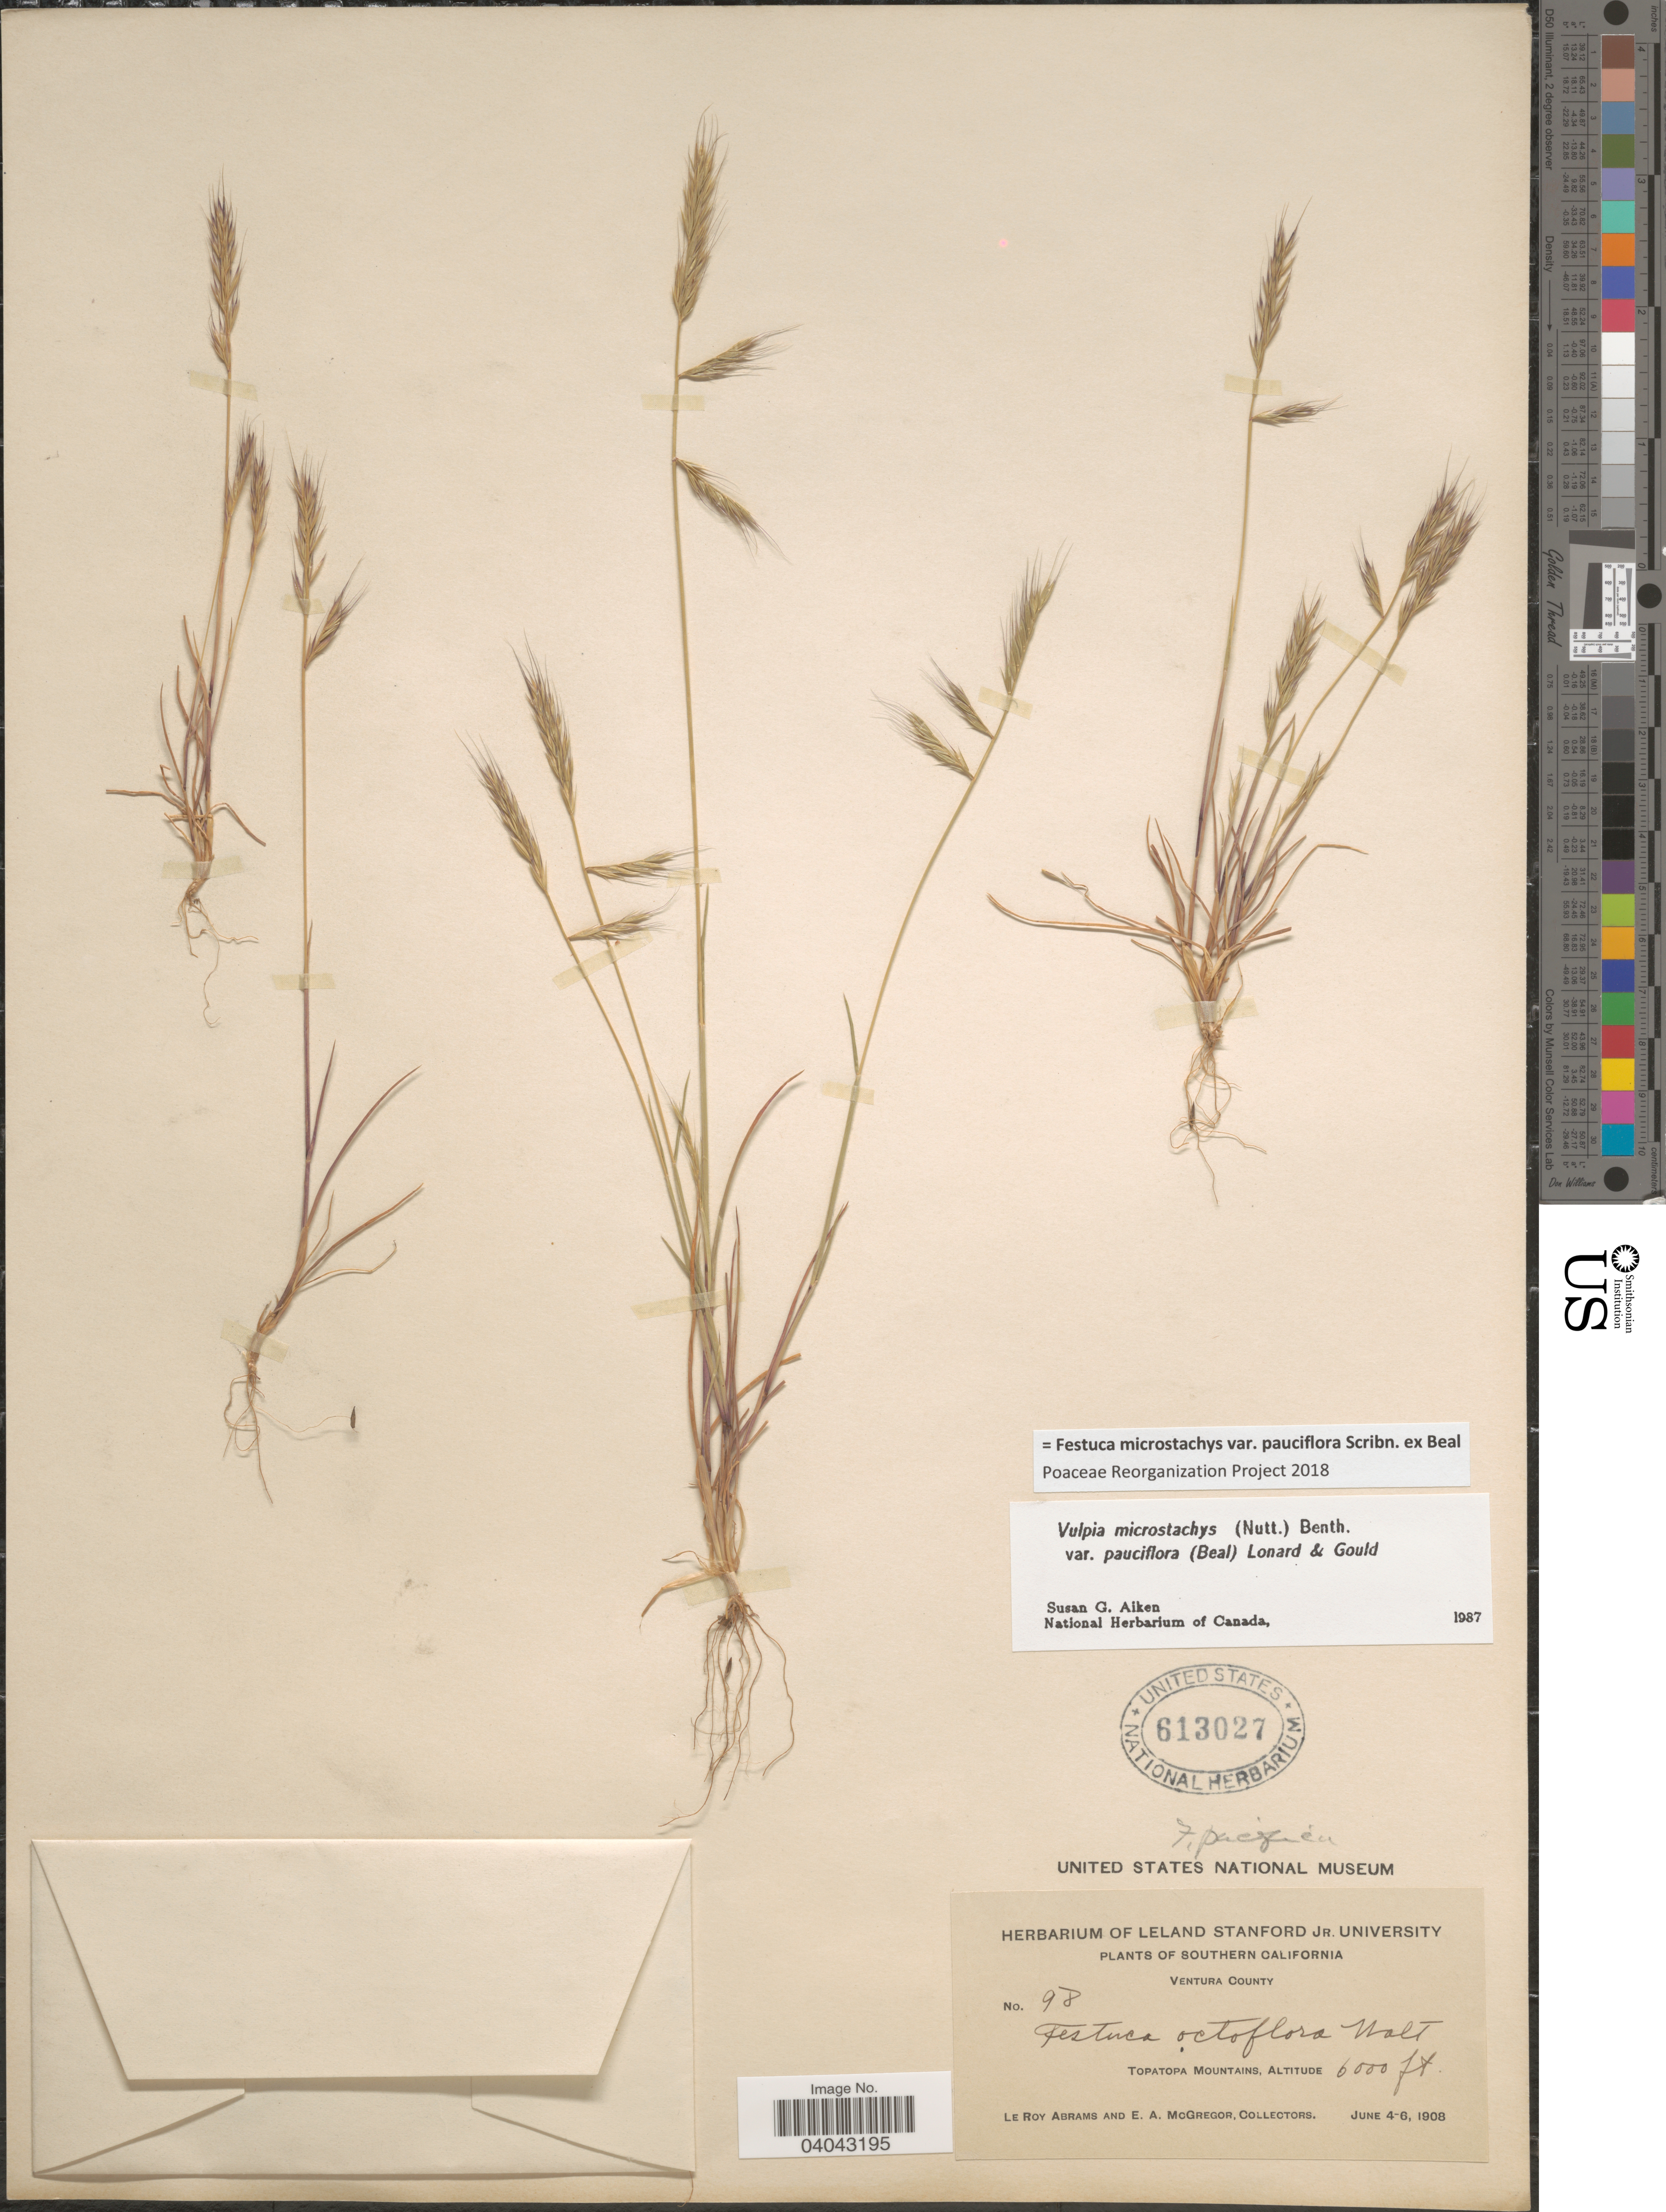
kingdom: Plantae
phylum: Tracheophyta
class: Liliopsida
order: Poales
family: Poaceae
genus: Festuca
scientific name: Festuca microstachys var. pauciflora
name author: Scribn. ex W.J. Beal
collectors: L. Abrams & E. A. McGregor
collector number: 98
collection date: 1908-06-04/1908-06-06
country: United States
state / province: California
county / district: Ventura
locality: Southern California. Ventura County. Topatopa Mountains.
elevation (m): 1829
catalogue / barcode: US 613027